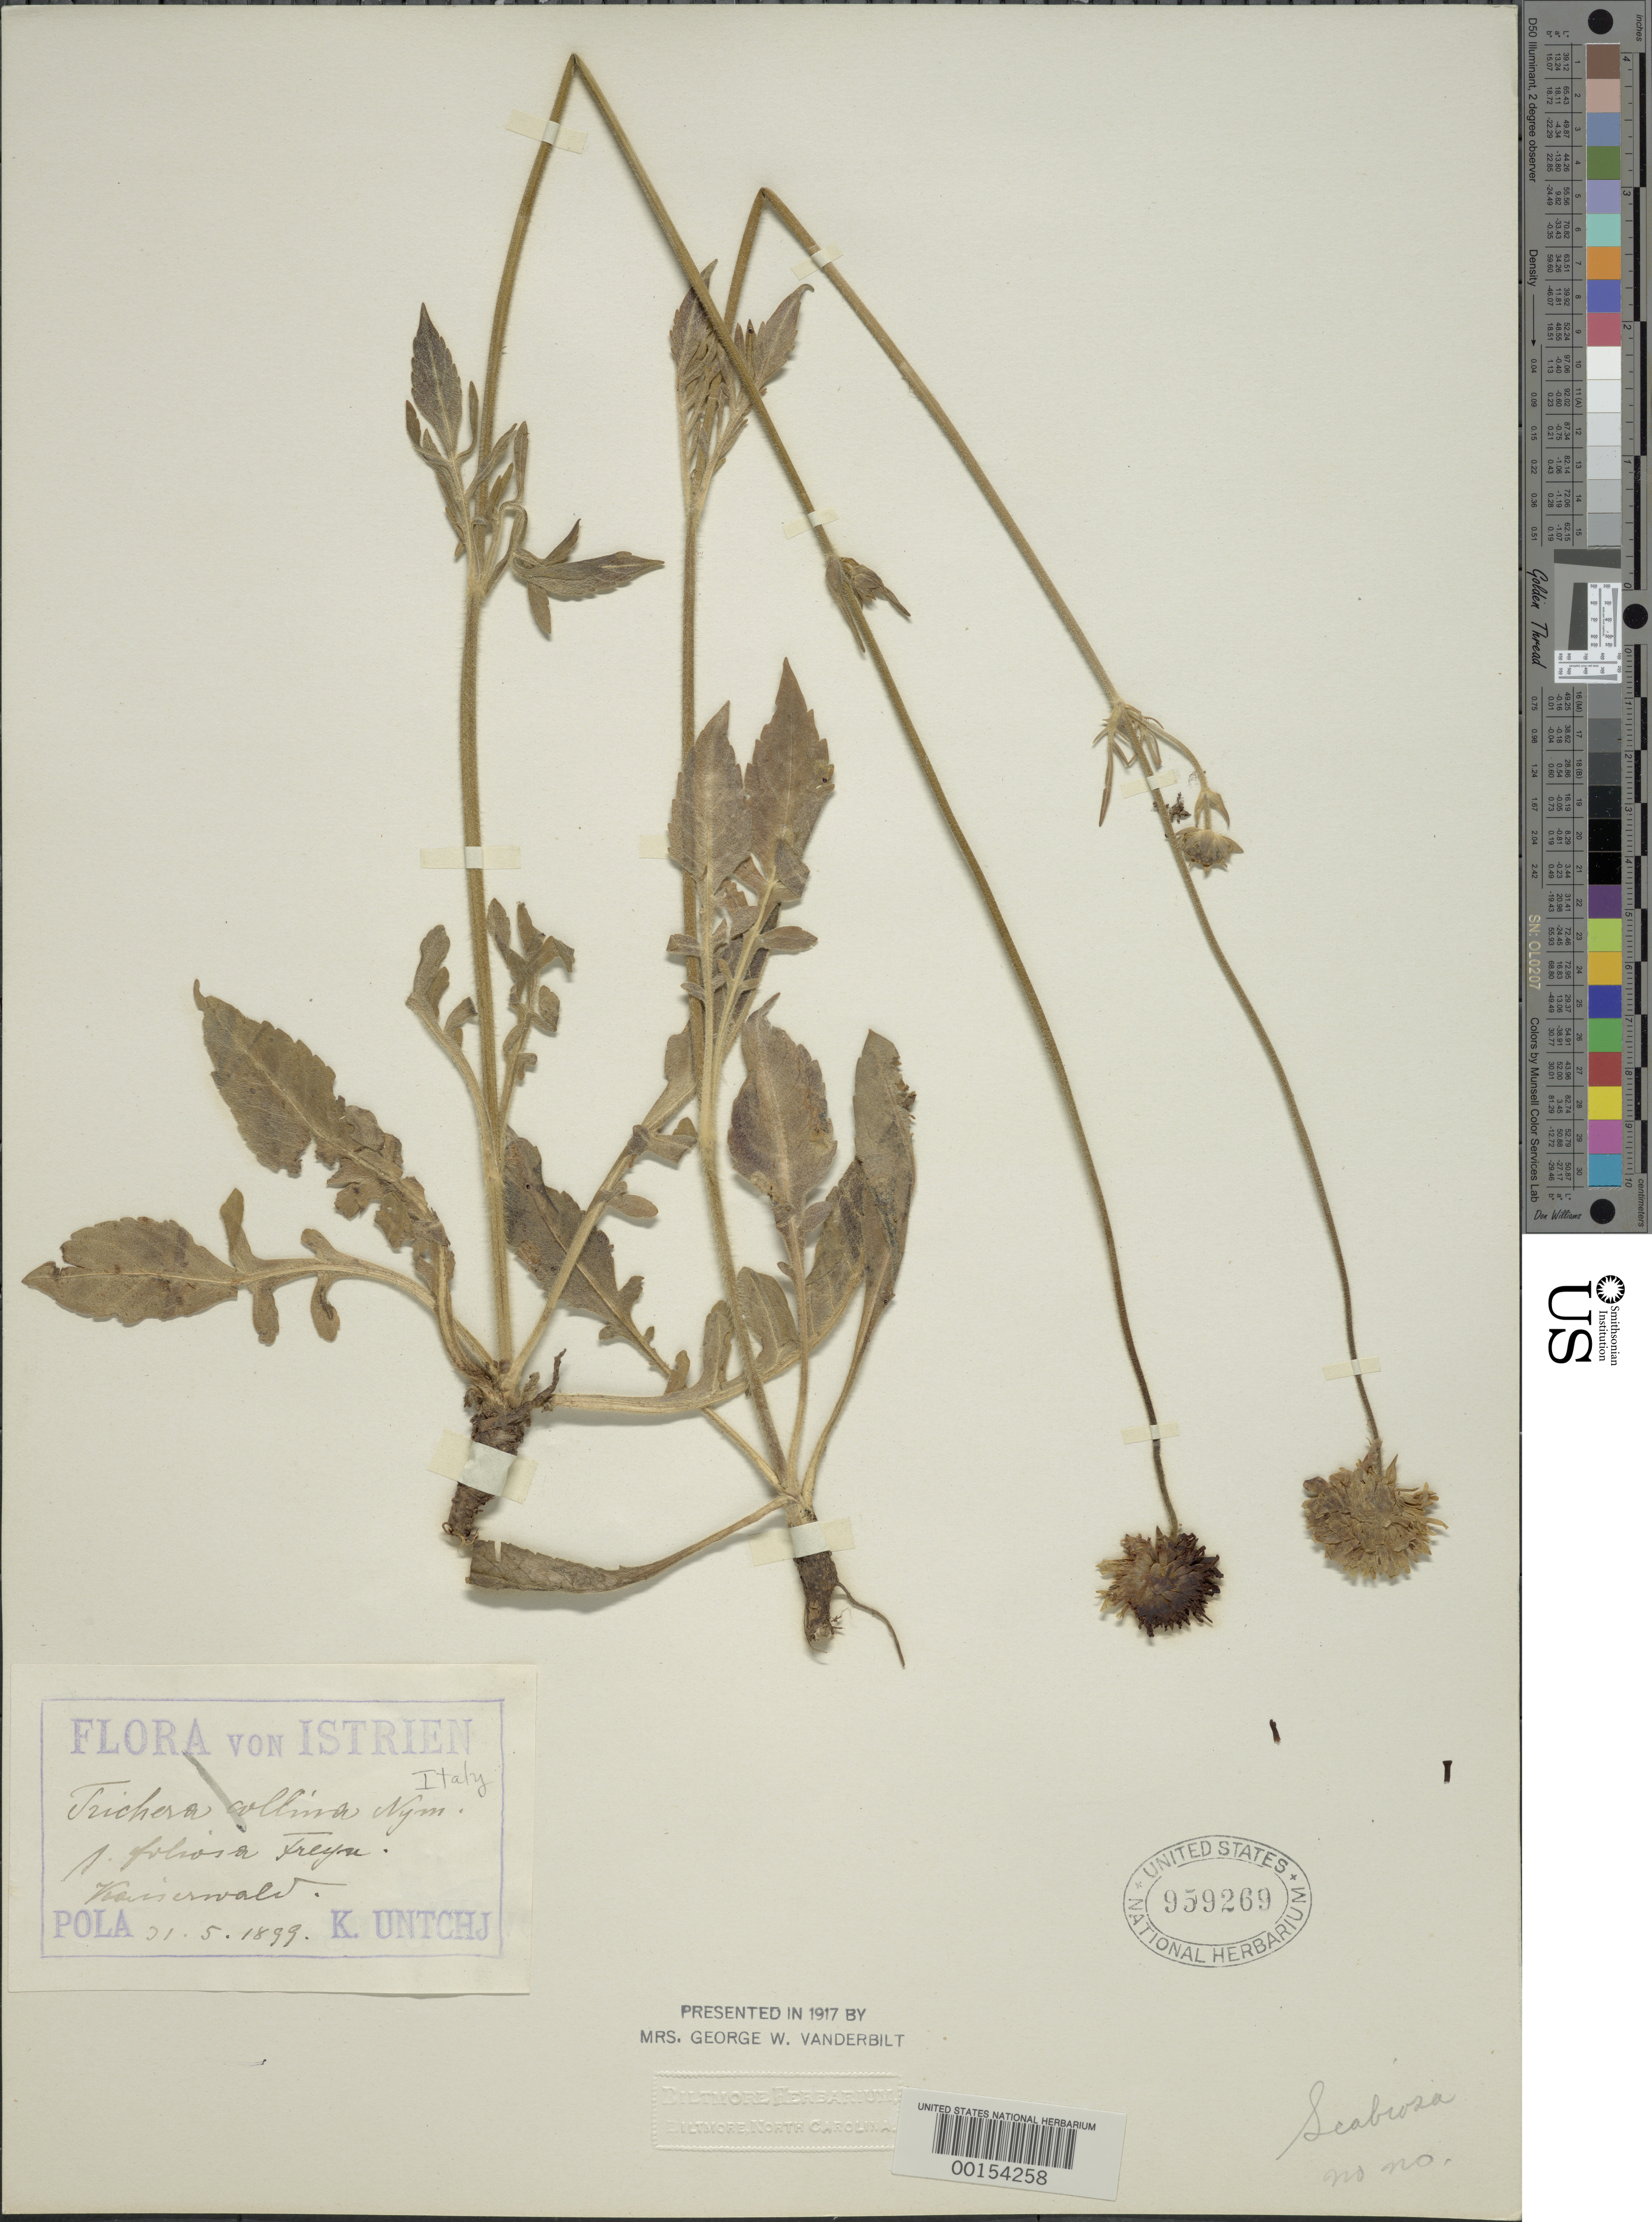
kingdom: Plantae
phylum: Tracheophyta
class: Magnoliopsida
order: Dipsacales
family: Caprifoliaceae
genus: Scabiosa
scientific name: Scabiosa columbaria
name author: L.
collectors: K. Untchj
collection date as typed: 31 May 1899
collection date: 1899-05-31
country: Croatia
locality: Istria, Pola [=Pula, now in Croatia]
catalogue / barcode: US 959269